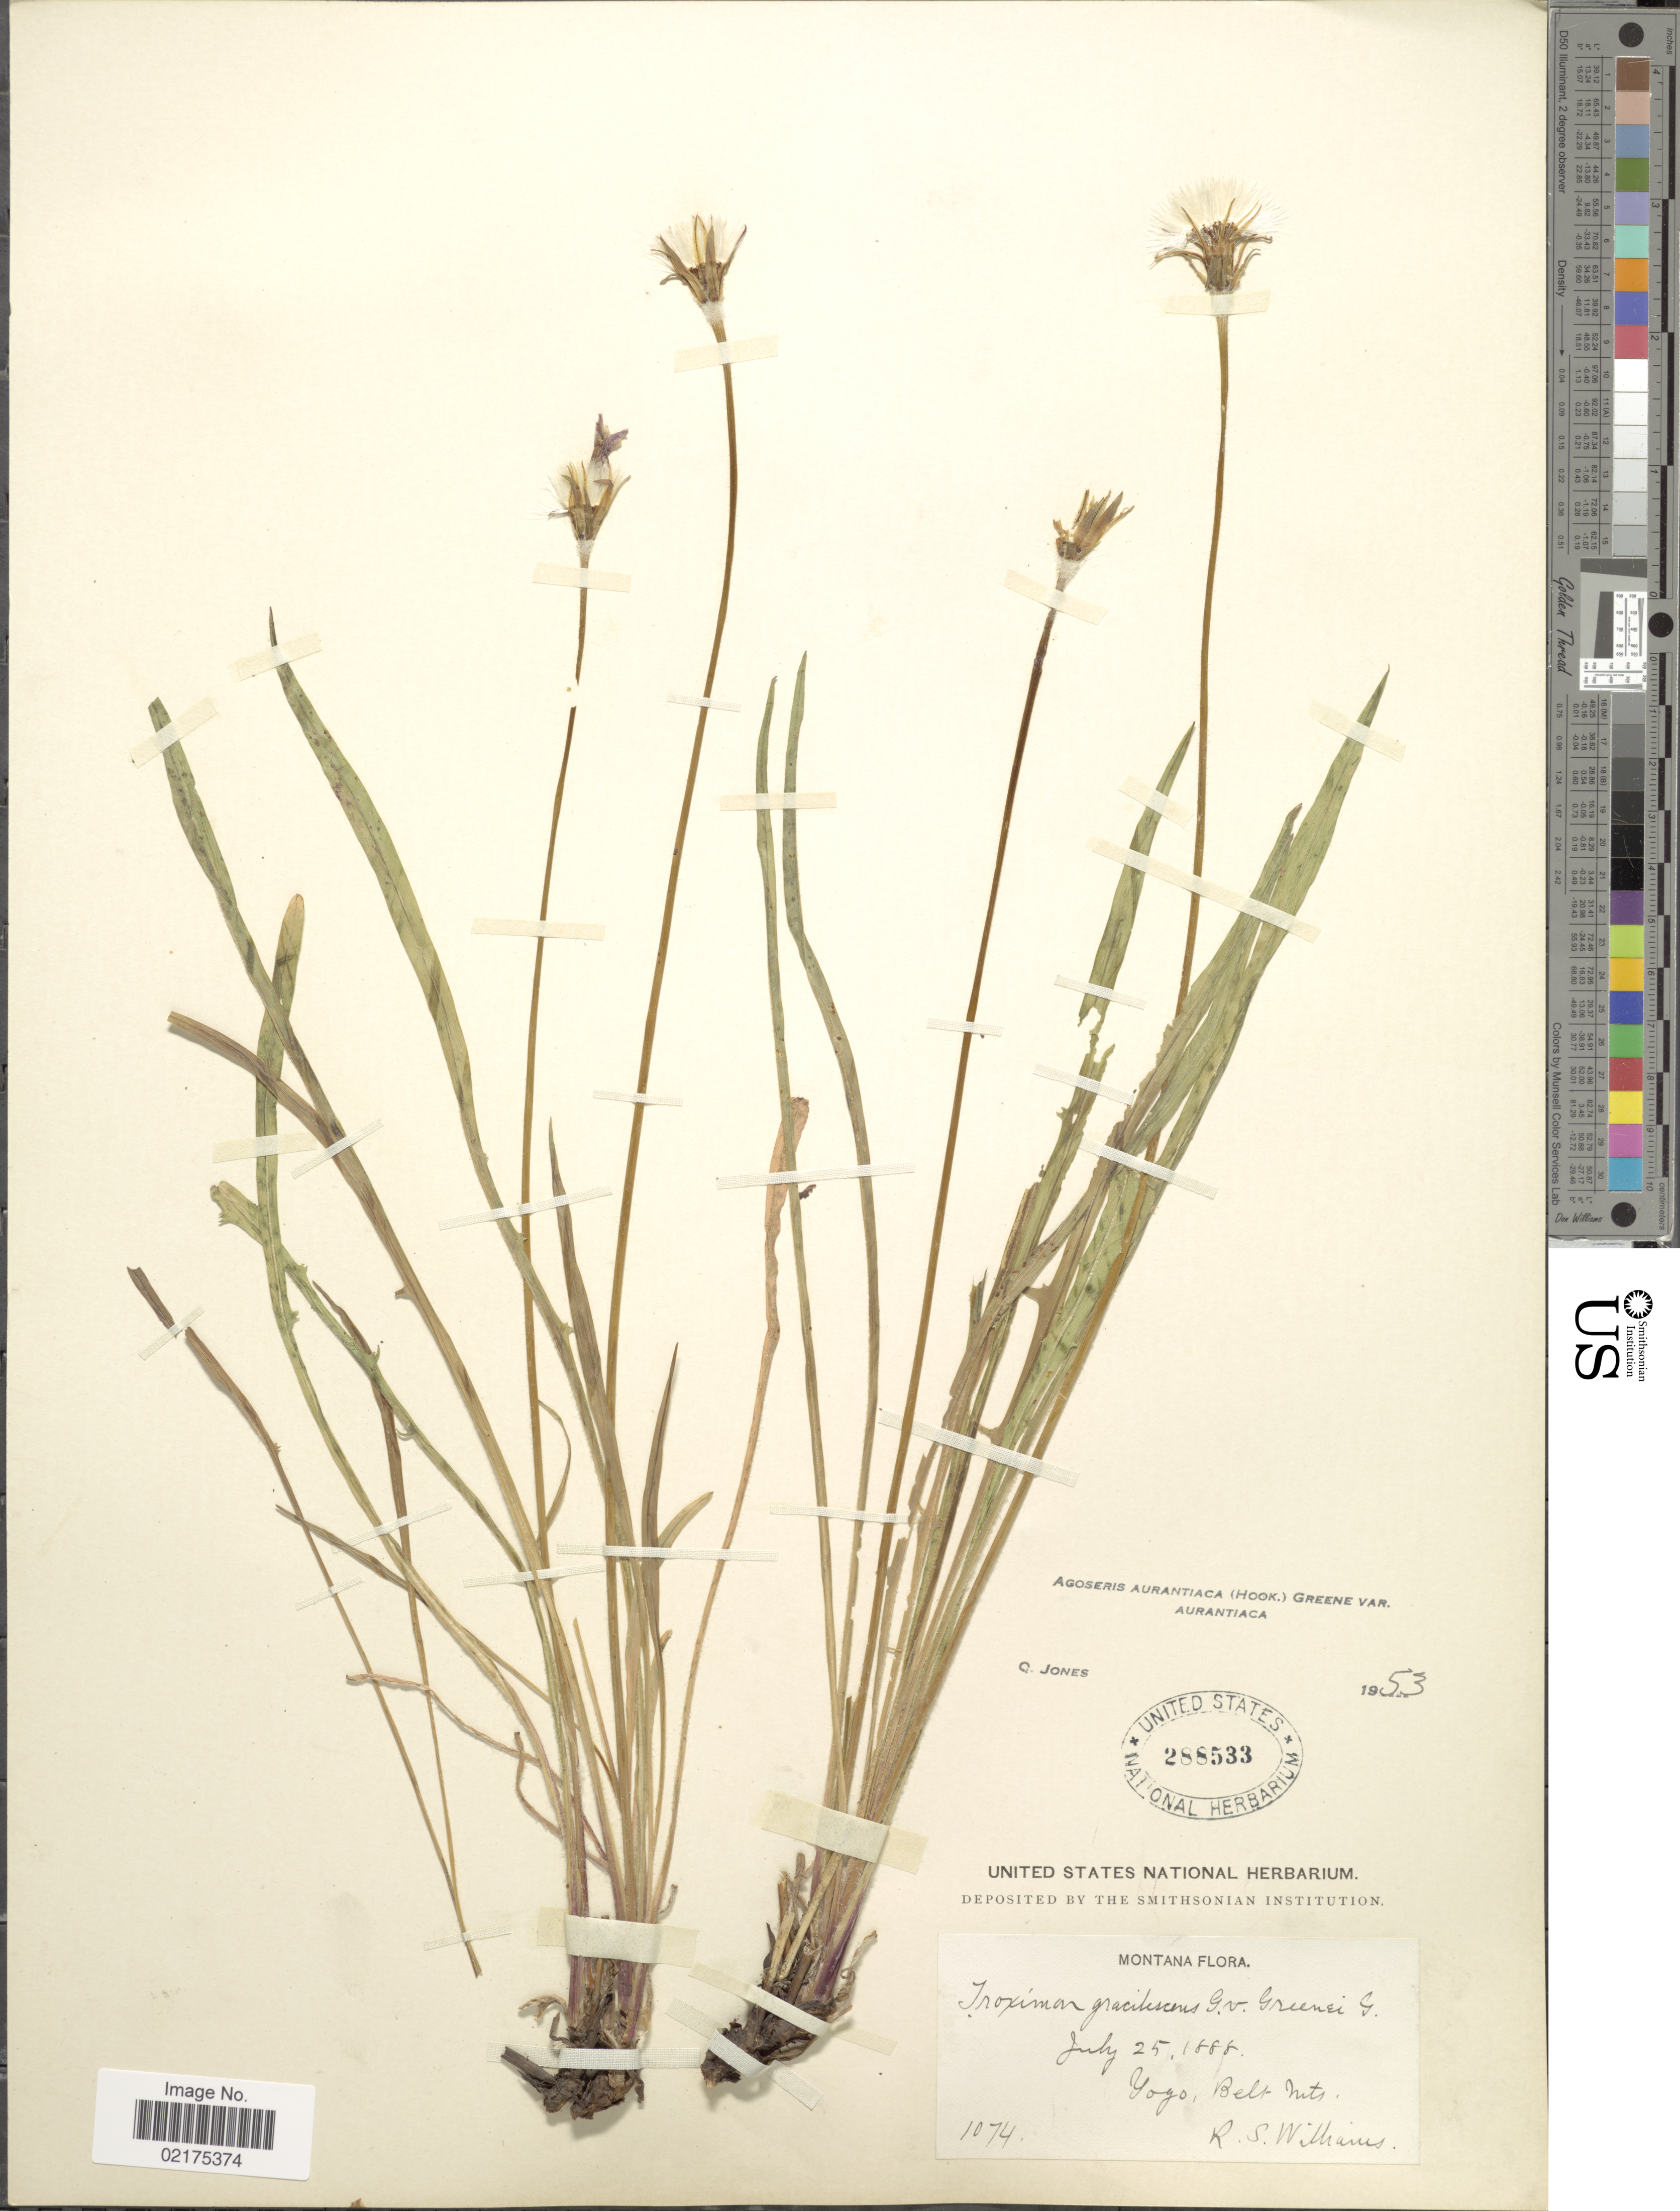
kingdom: Plantae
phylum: Tracheophyta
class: Magnoliopsida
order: Asterales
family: Asteraceae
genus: Agoseris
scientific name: Agoseris aurantiaca var. aurantiaca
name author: (Hook.) Greene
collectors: R. S. Williams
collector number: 1074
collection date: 1888-07-25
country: United States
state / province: Montana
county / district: Judith Basin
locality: Yogo, Belt Mts.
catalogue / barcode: US 288533